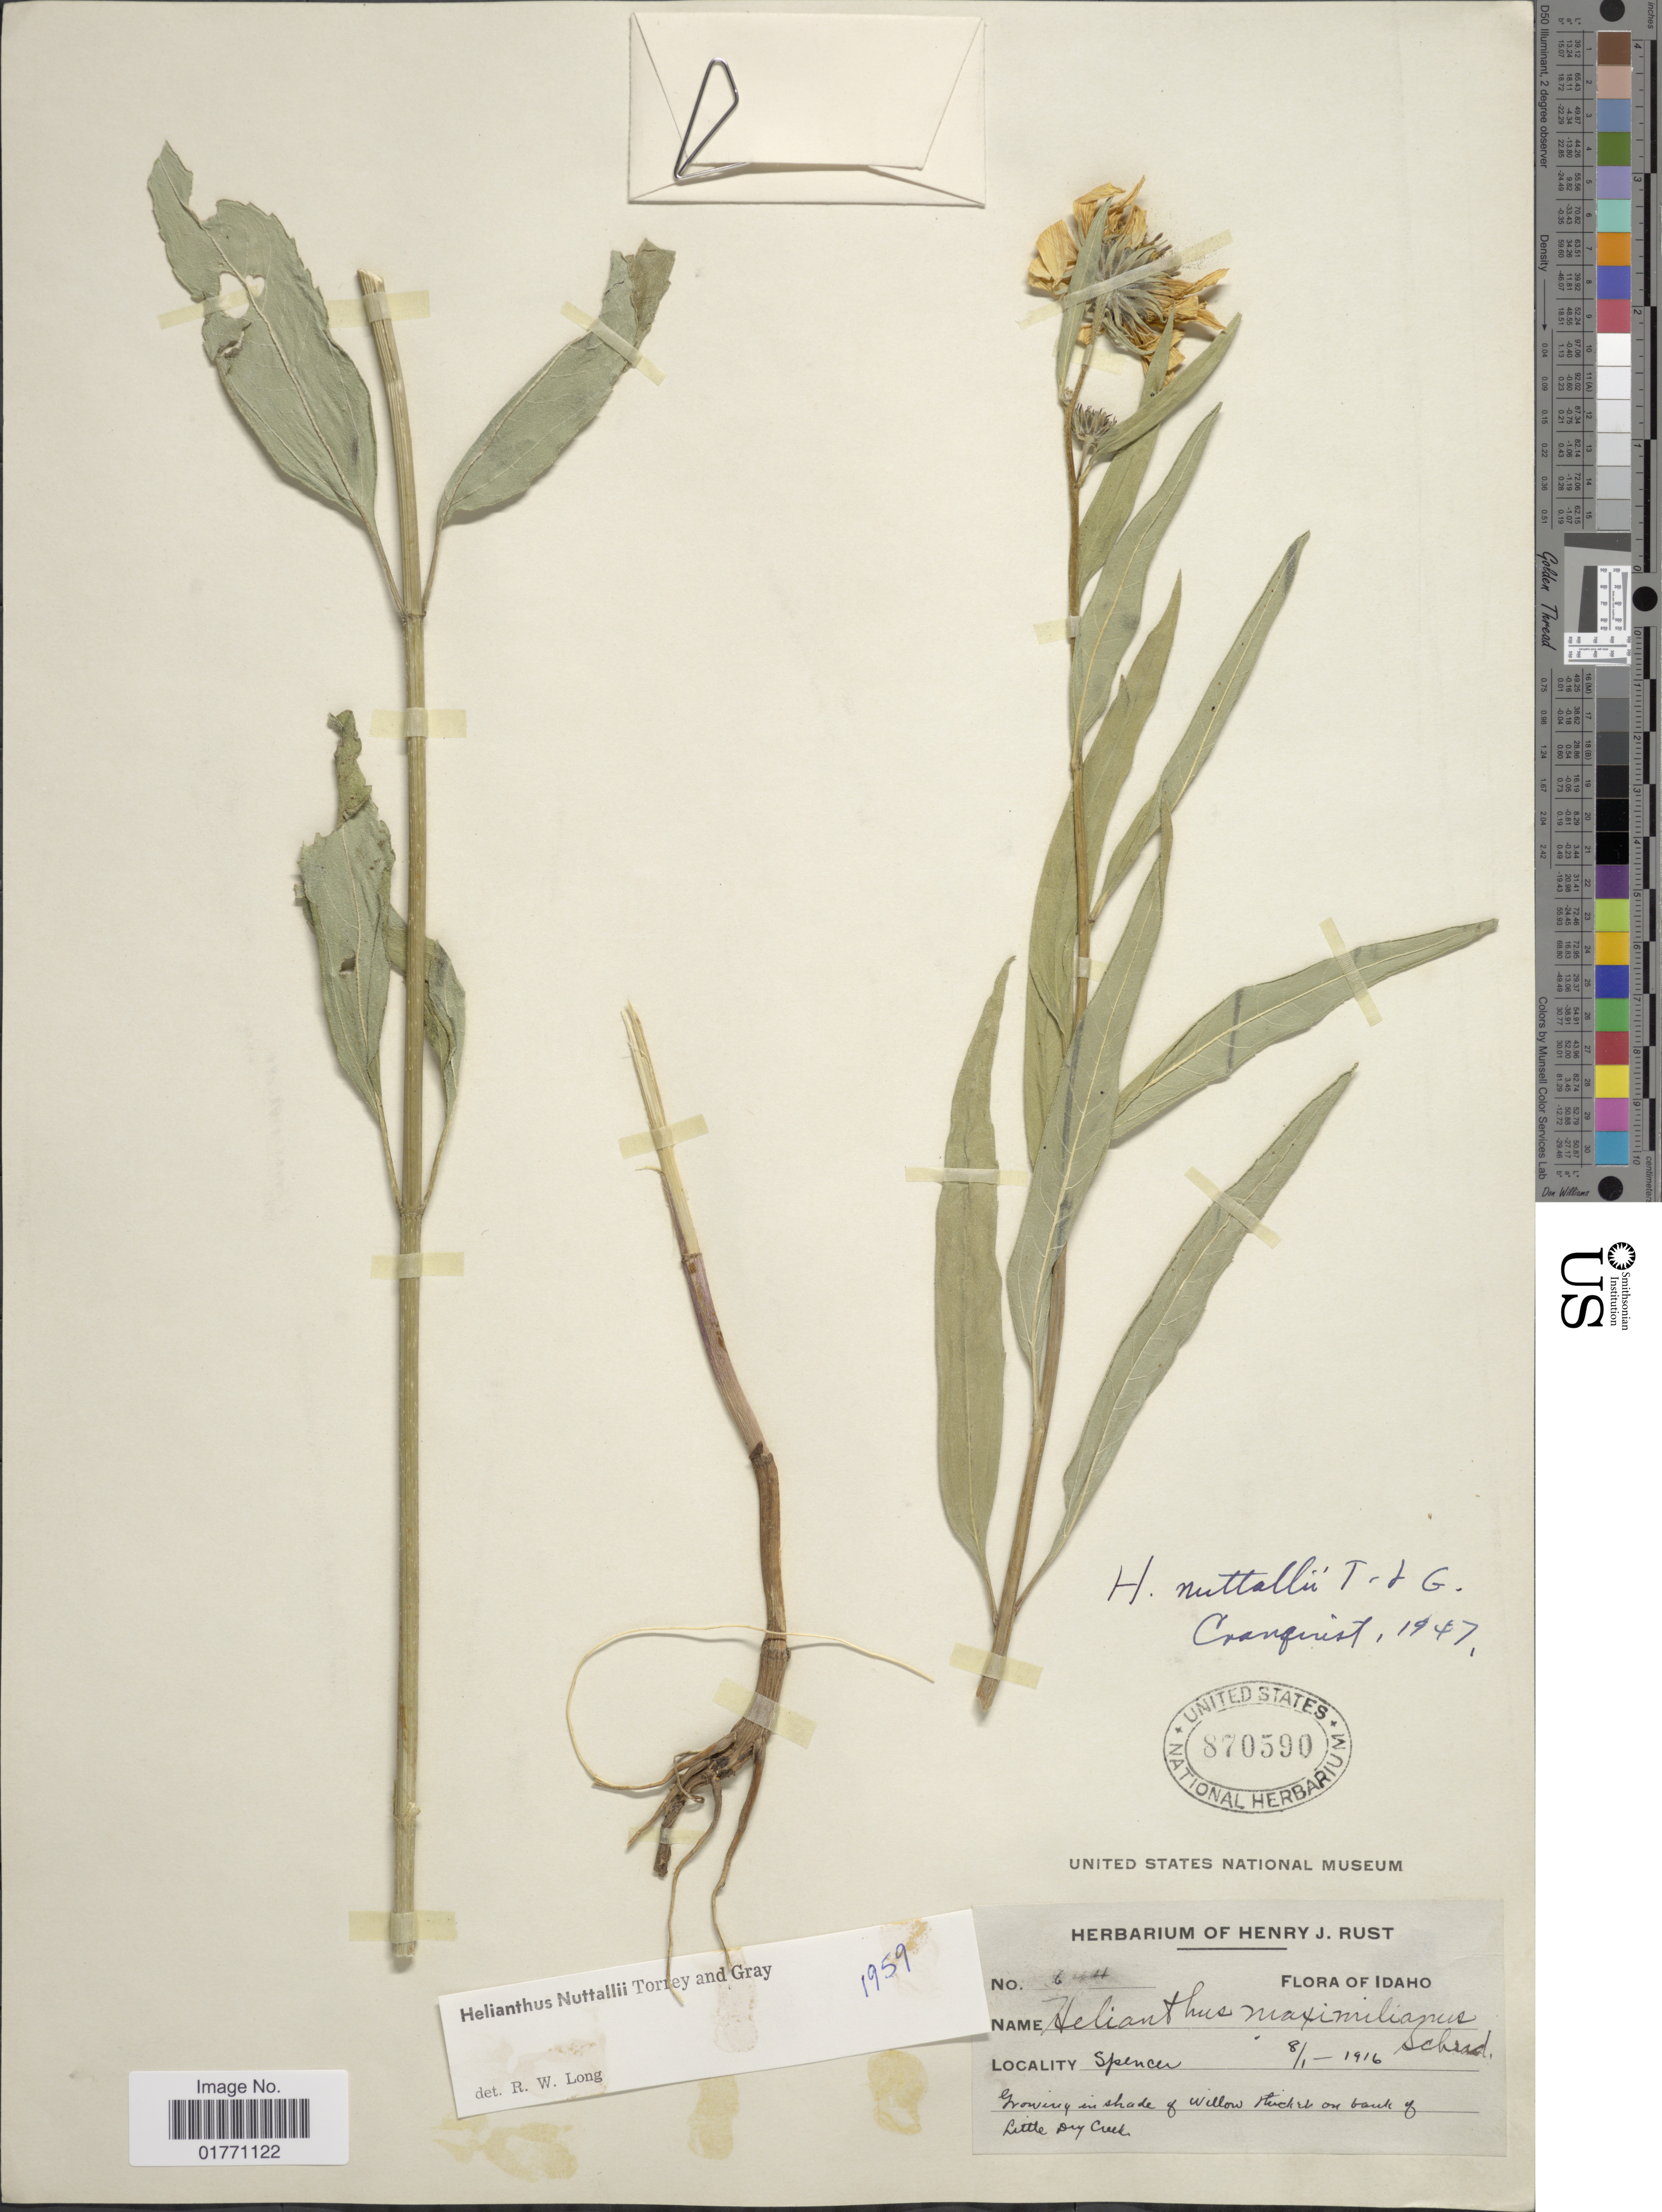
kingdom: Plantae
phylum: Tracheophyta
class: Magnoliopsida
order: Asterales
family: Asteraceae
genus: Helianthus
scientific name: Helianthus nuttallii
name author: Torr. & A. Gray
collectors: ex herb. Henry J. Rust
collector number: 644*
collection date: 1916-08-01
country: United States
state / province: Idaho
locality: Spencer, in shade of willow thicket on bank of Little dry creek.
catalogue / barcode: US 870590